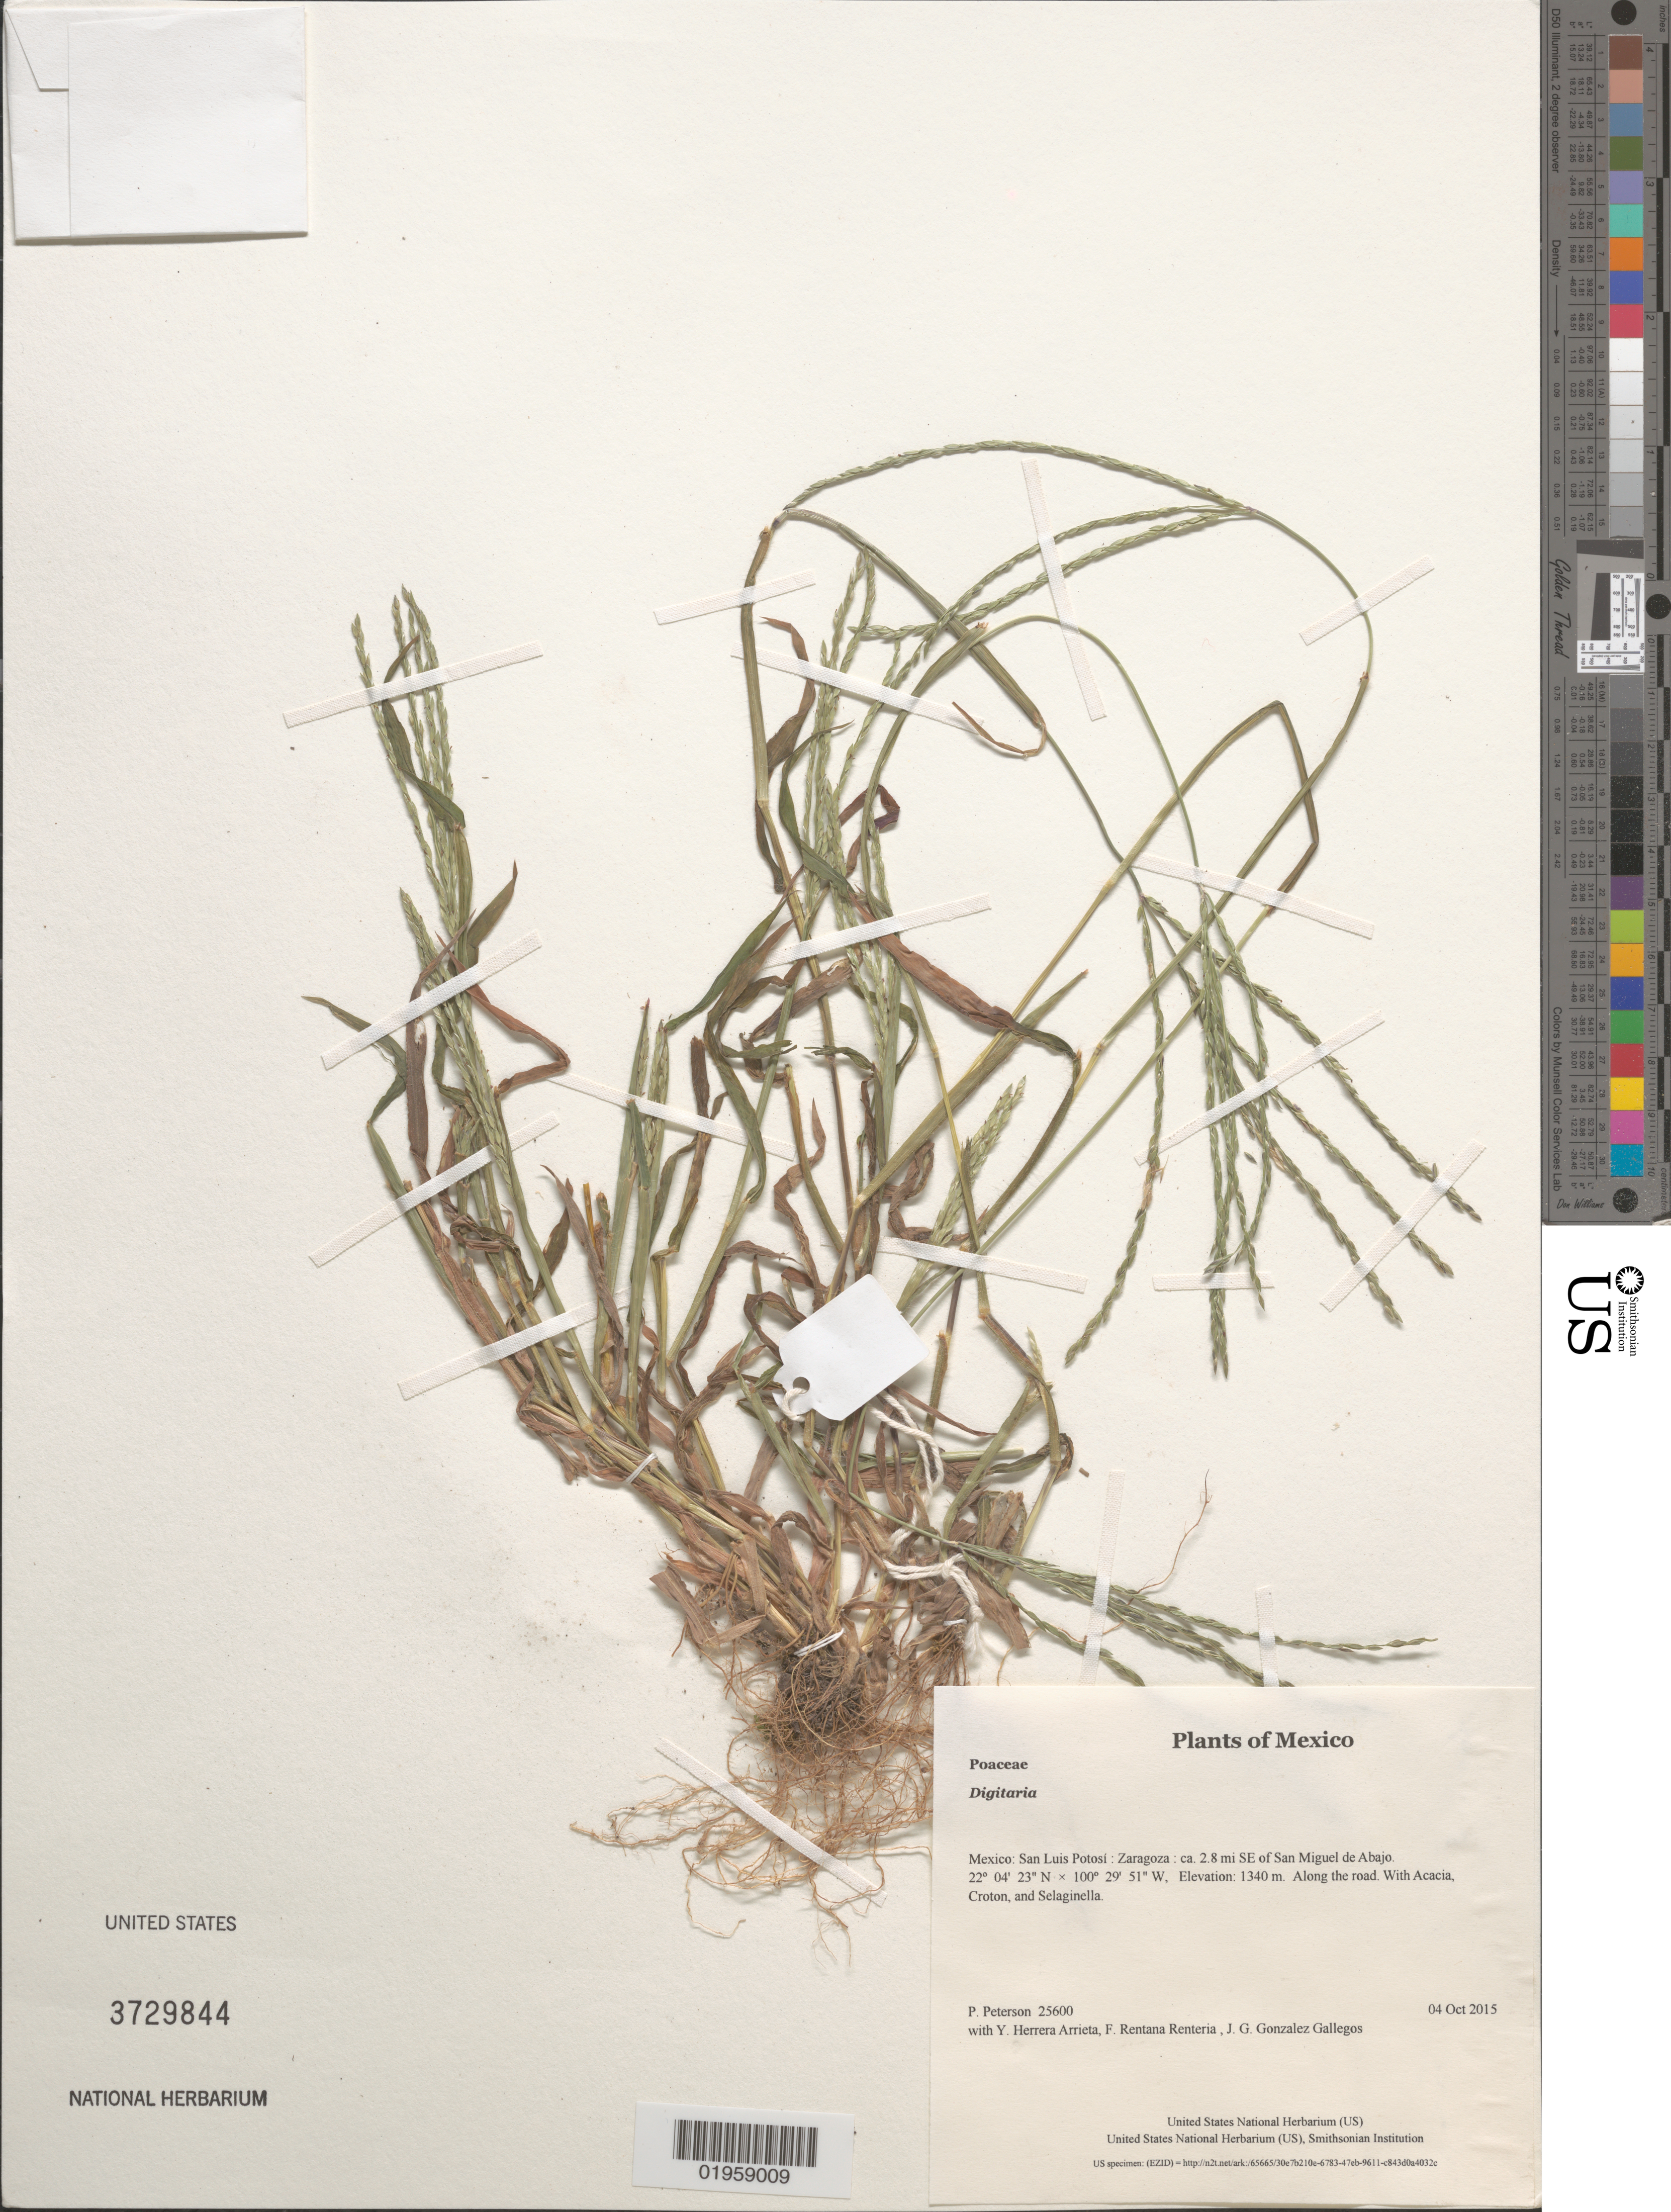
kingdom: Plantae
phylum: Tracheophyta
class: Liliopsida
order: Poales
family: Poaceae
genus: Digitaria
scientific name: Digitaria sp.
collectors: P. M. Peterson, Y. Herrera Arrieta, F. Rentana Renteria & J. G. Gonzalez Gallegos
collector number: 25600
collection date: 2015-10-04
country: Mexico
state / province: San Luis Potosí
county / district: Zaragoza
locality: ca. 2.8 mi SE of San Miguel de Abajo.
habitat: Along the road.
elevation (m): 1340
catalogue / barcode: US 3729844